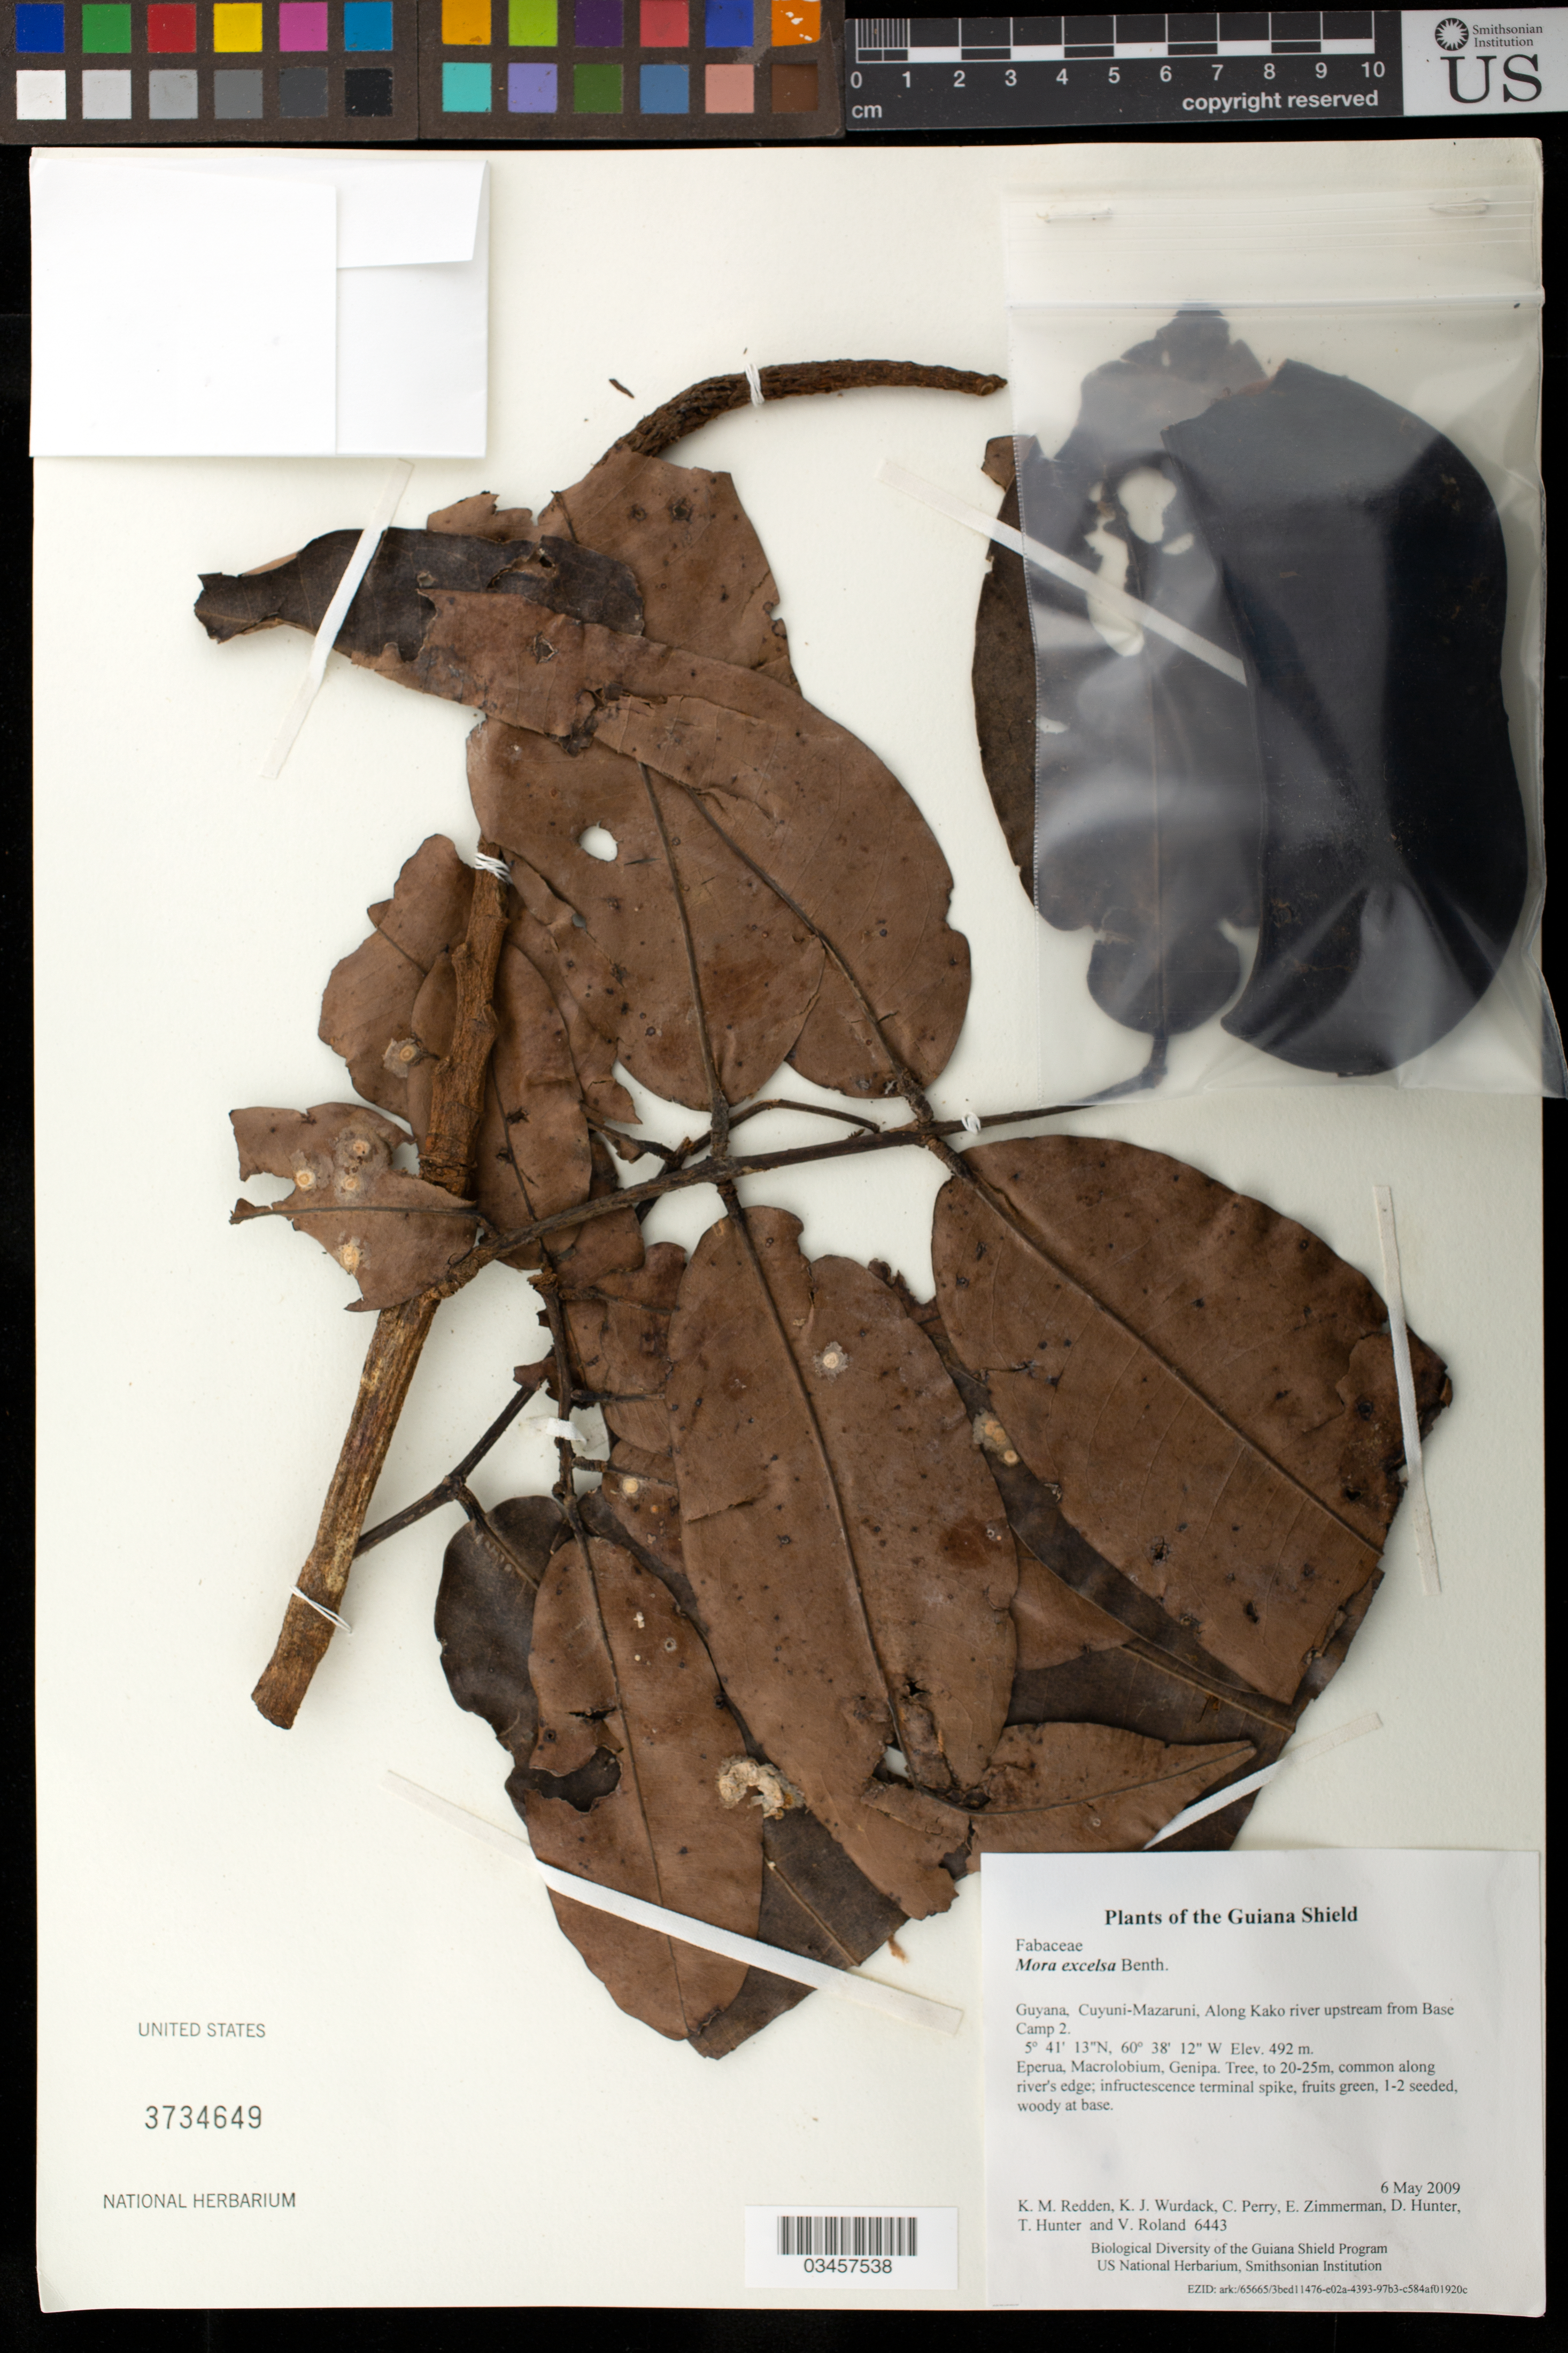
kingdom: Plantae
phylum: Tracheophyta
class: Magnoliopsida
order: Fabales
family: Fabaceae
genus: Mora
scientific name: Mora excelsa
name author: Benth.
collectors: K. M. Redden, K. Wurdack, C. Perry, E. Zimmerman, D. Hunter, T. Hunter & V. Roland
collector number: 6443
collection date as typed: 6 May 2009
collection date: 2009-05-06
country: Guyana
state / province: Cuyuni-Mazaruni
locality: Along Kako river upstream from Base Camp 2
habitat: Eperua, Macrolobium, Genipa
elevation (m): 492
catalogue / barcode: US 3734649